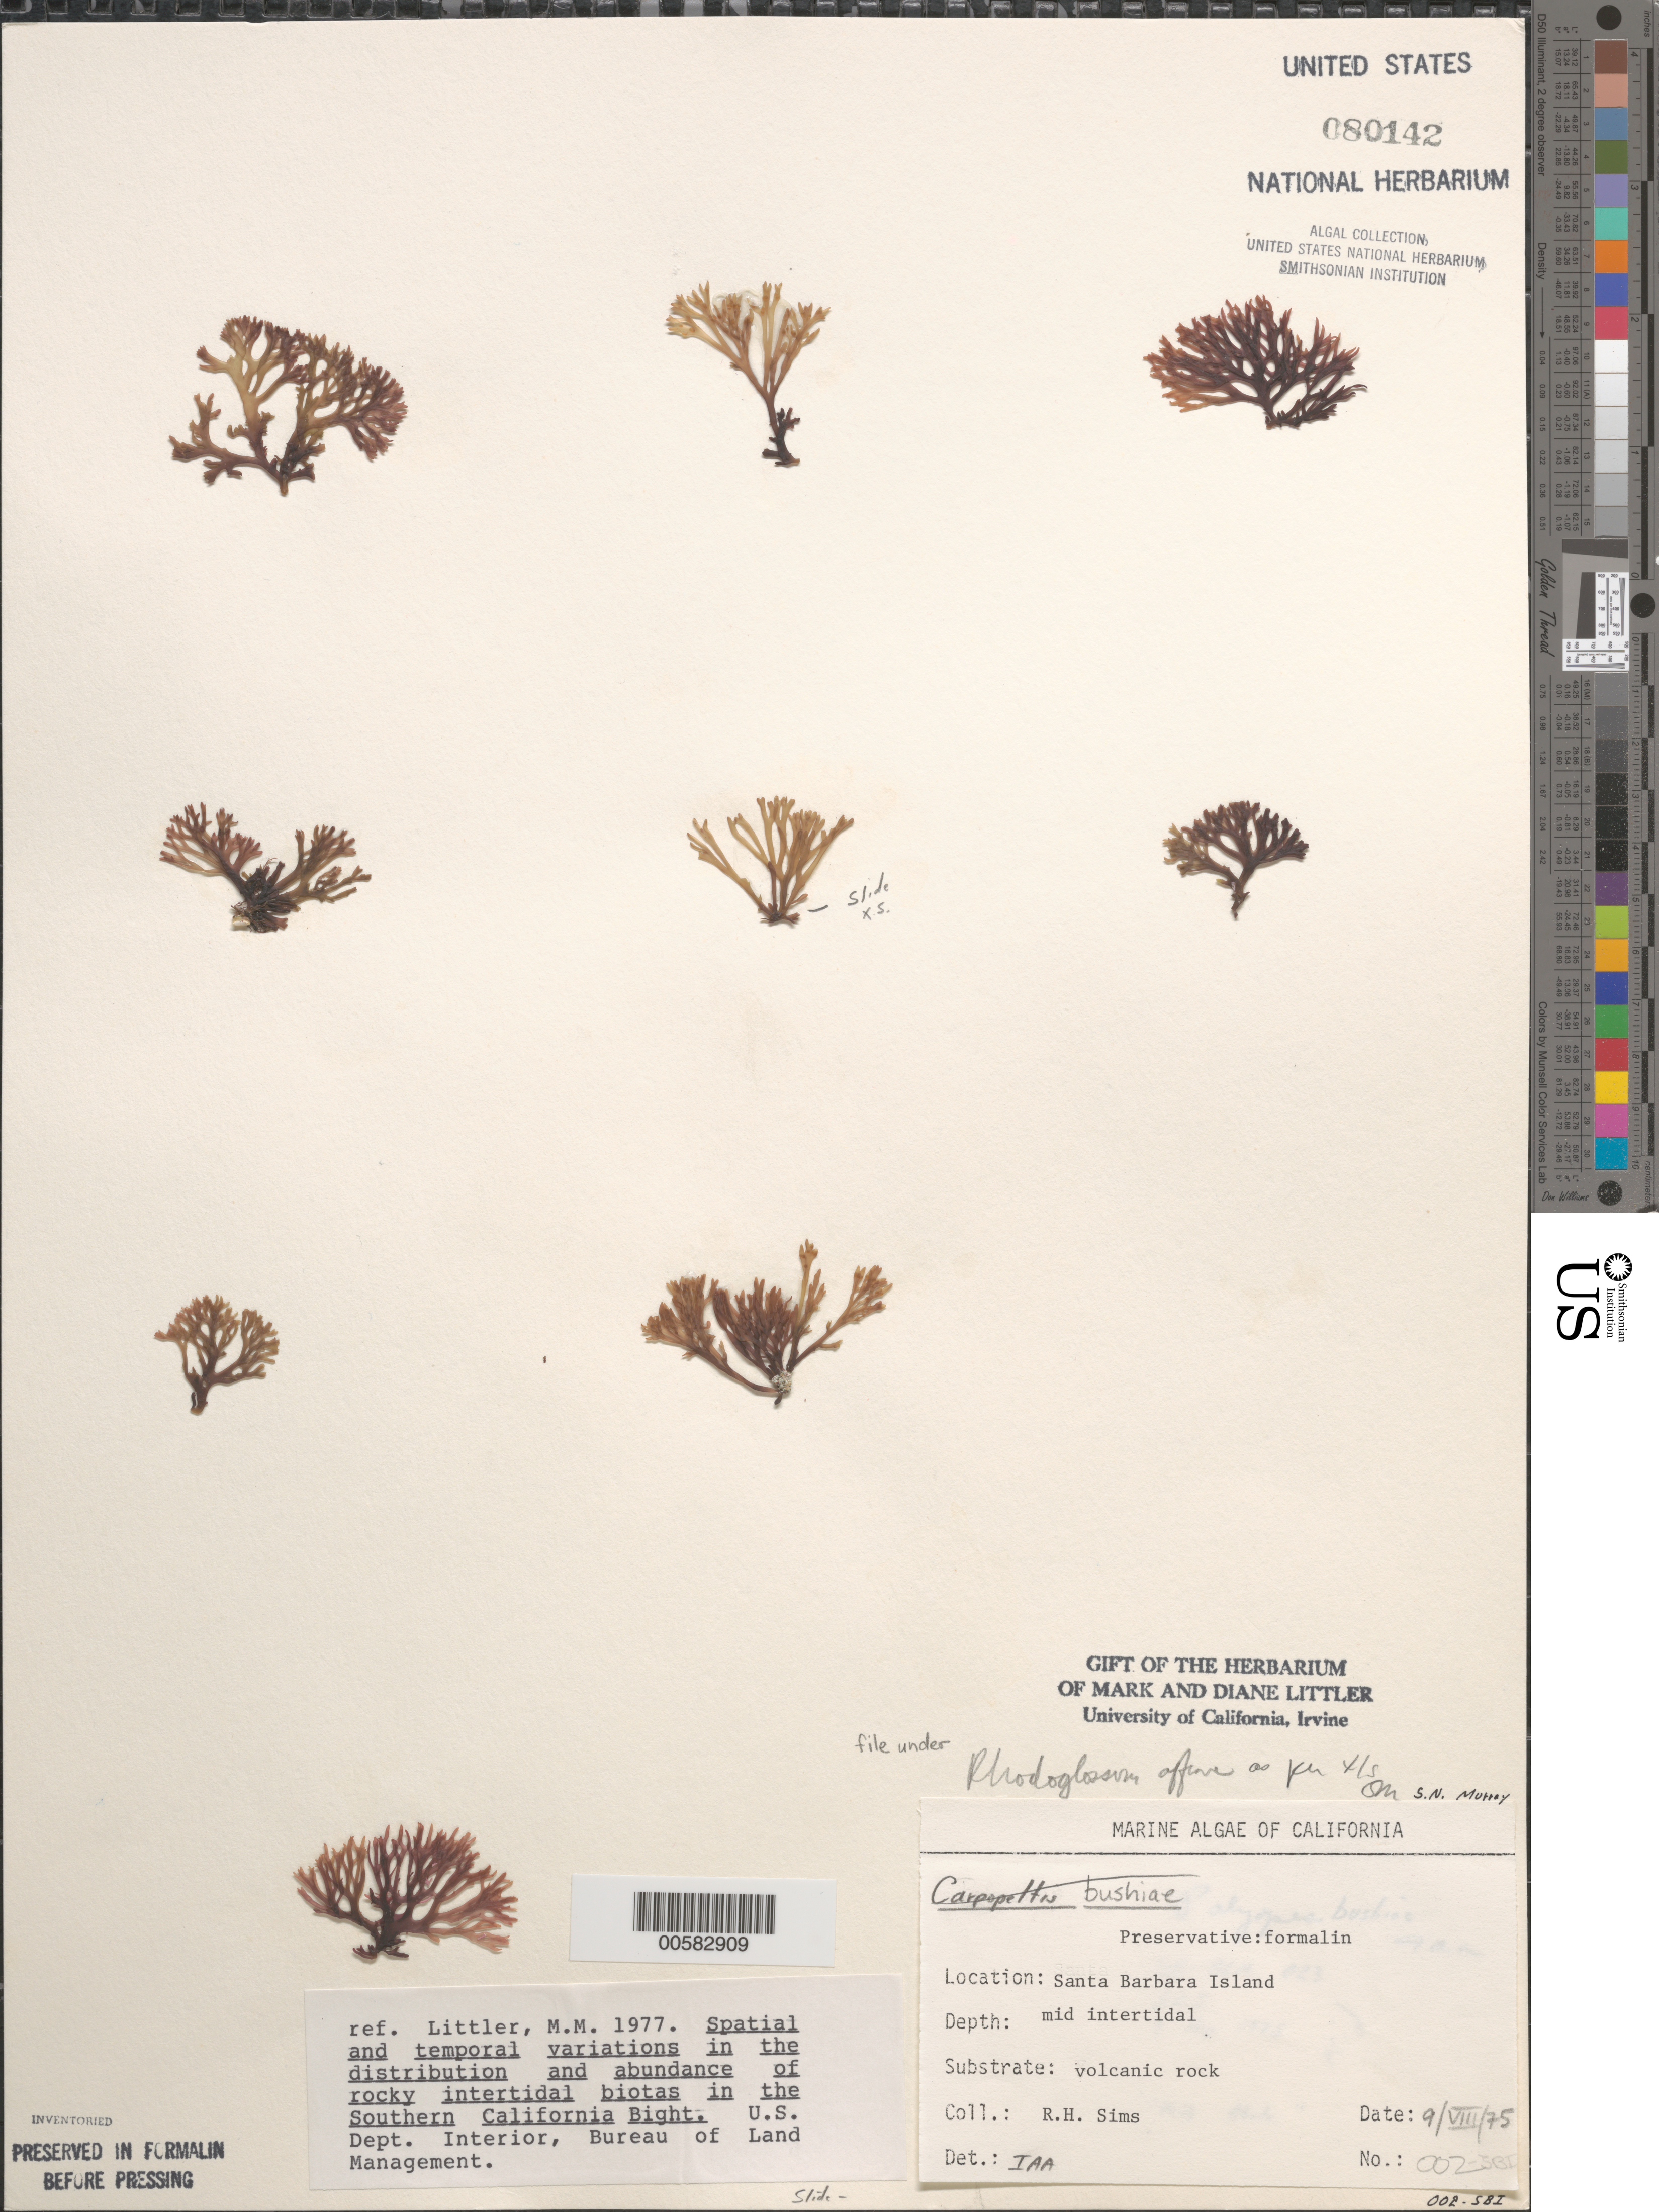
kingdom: Plantae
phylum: Rhodophyta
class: Florideophyceae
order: Gigartinales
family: Gigartinaceae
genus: Mazzaella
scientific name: Mazzaella affinis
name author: (Harvey) Fredericq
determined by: Algae name updating Project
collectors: R. H. Sims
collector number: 002-sbi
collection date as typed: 09 Aug 1975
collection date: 1975-08-09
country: United States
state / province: California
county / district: Santa Barbara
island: Santa Barbara Island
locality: Cave Canyon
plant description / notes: BLM-SOCALBIGHT Rocky Intertidal Survey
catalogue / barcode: US 80142